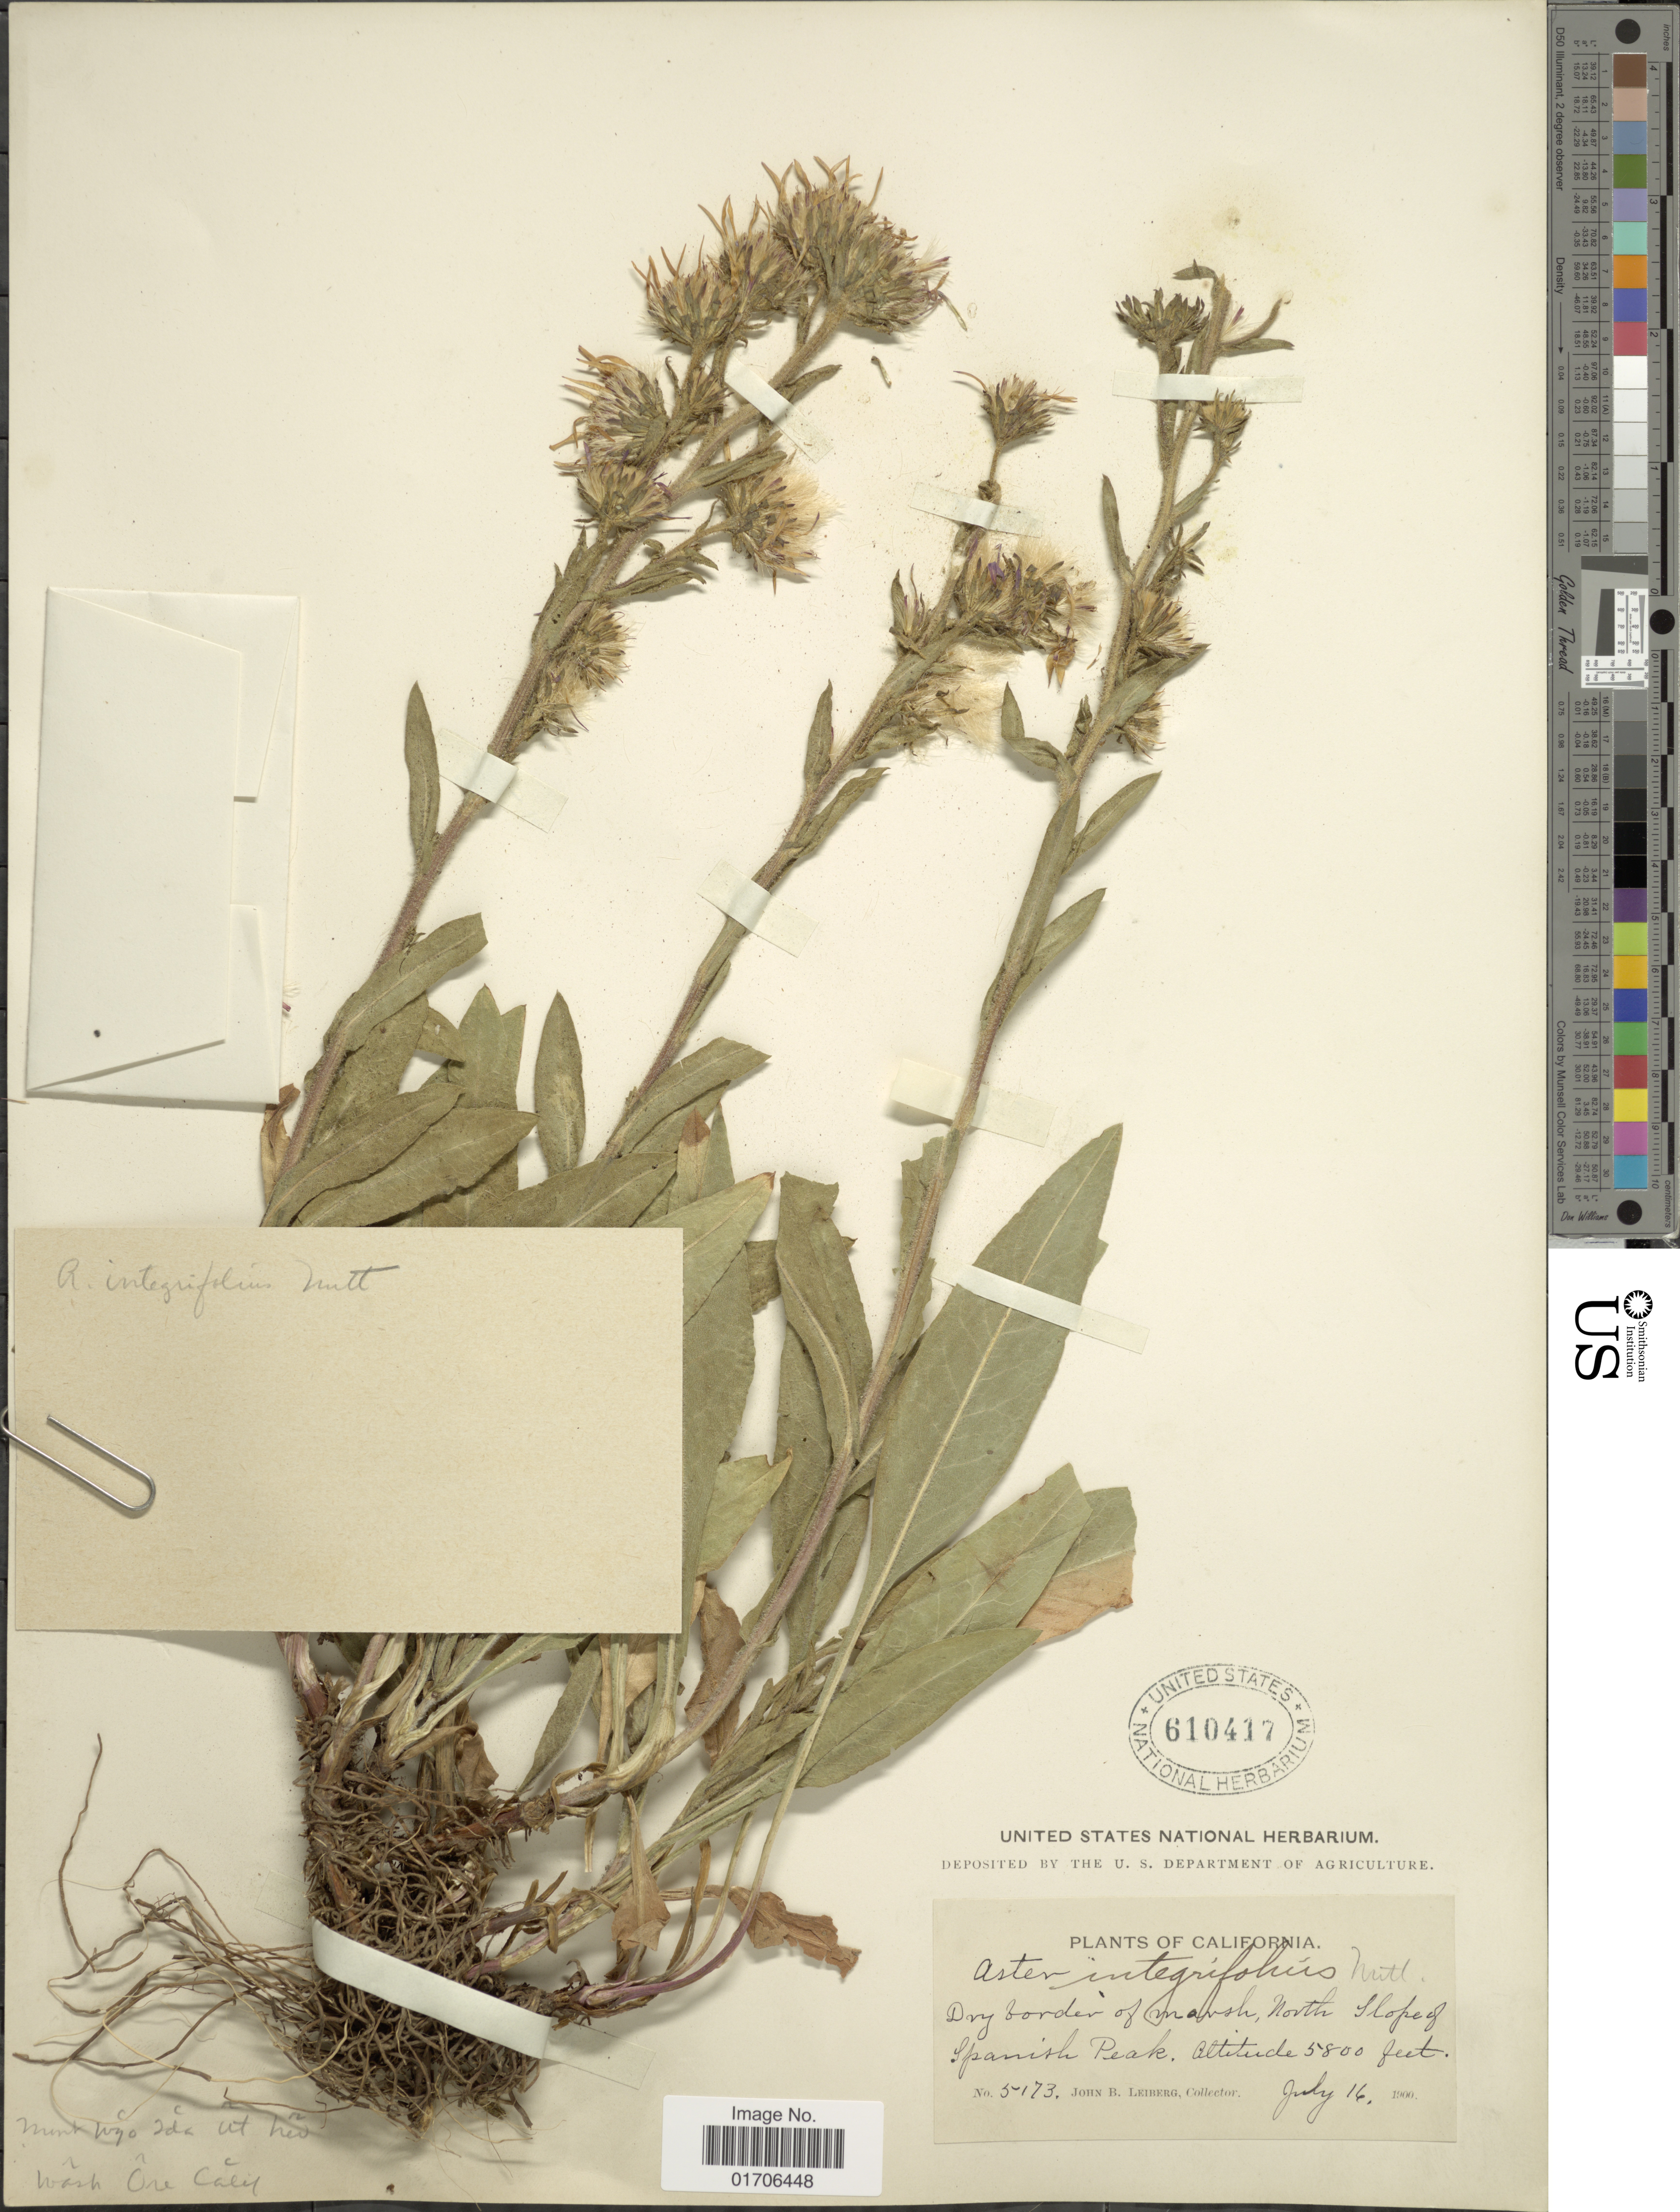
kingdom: Plantae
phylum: Tracheophyta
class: Magnoliopsida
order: Asterales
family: Asteraceae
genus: Eurybia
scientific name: Eurybia integrifolia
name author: (Nutt.) G.L. Nesom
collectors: J. B. Leiberg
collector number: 5173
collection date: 1900-07-16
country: United States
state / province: California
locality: Dry border of marsh, North Slope of Spanish Peak.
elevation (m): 1768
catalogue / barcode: US 610417